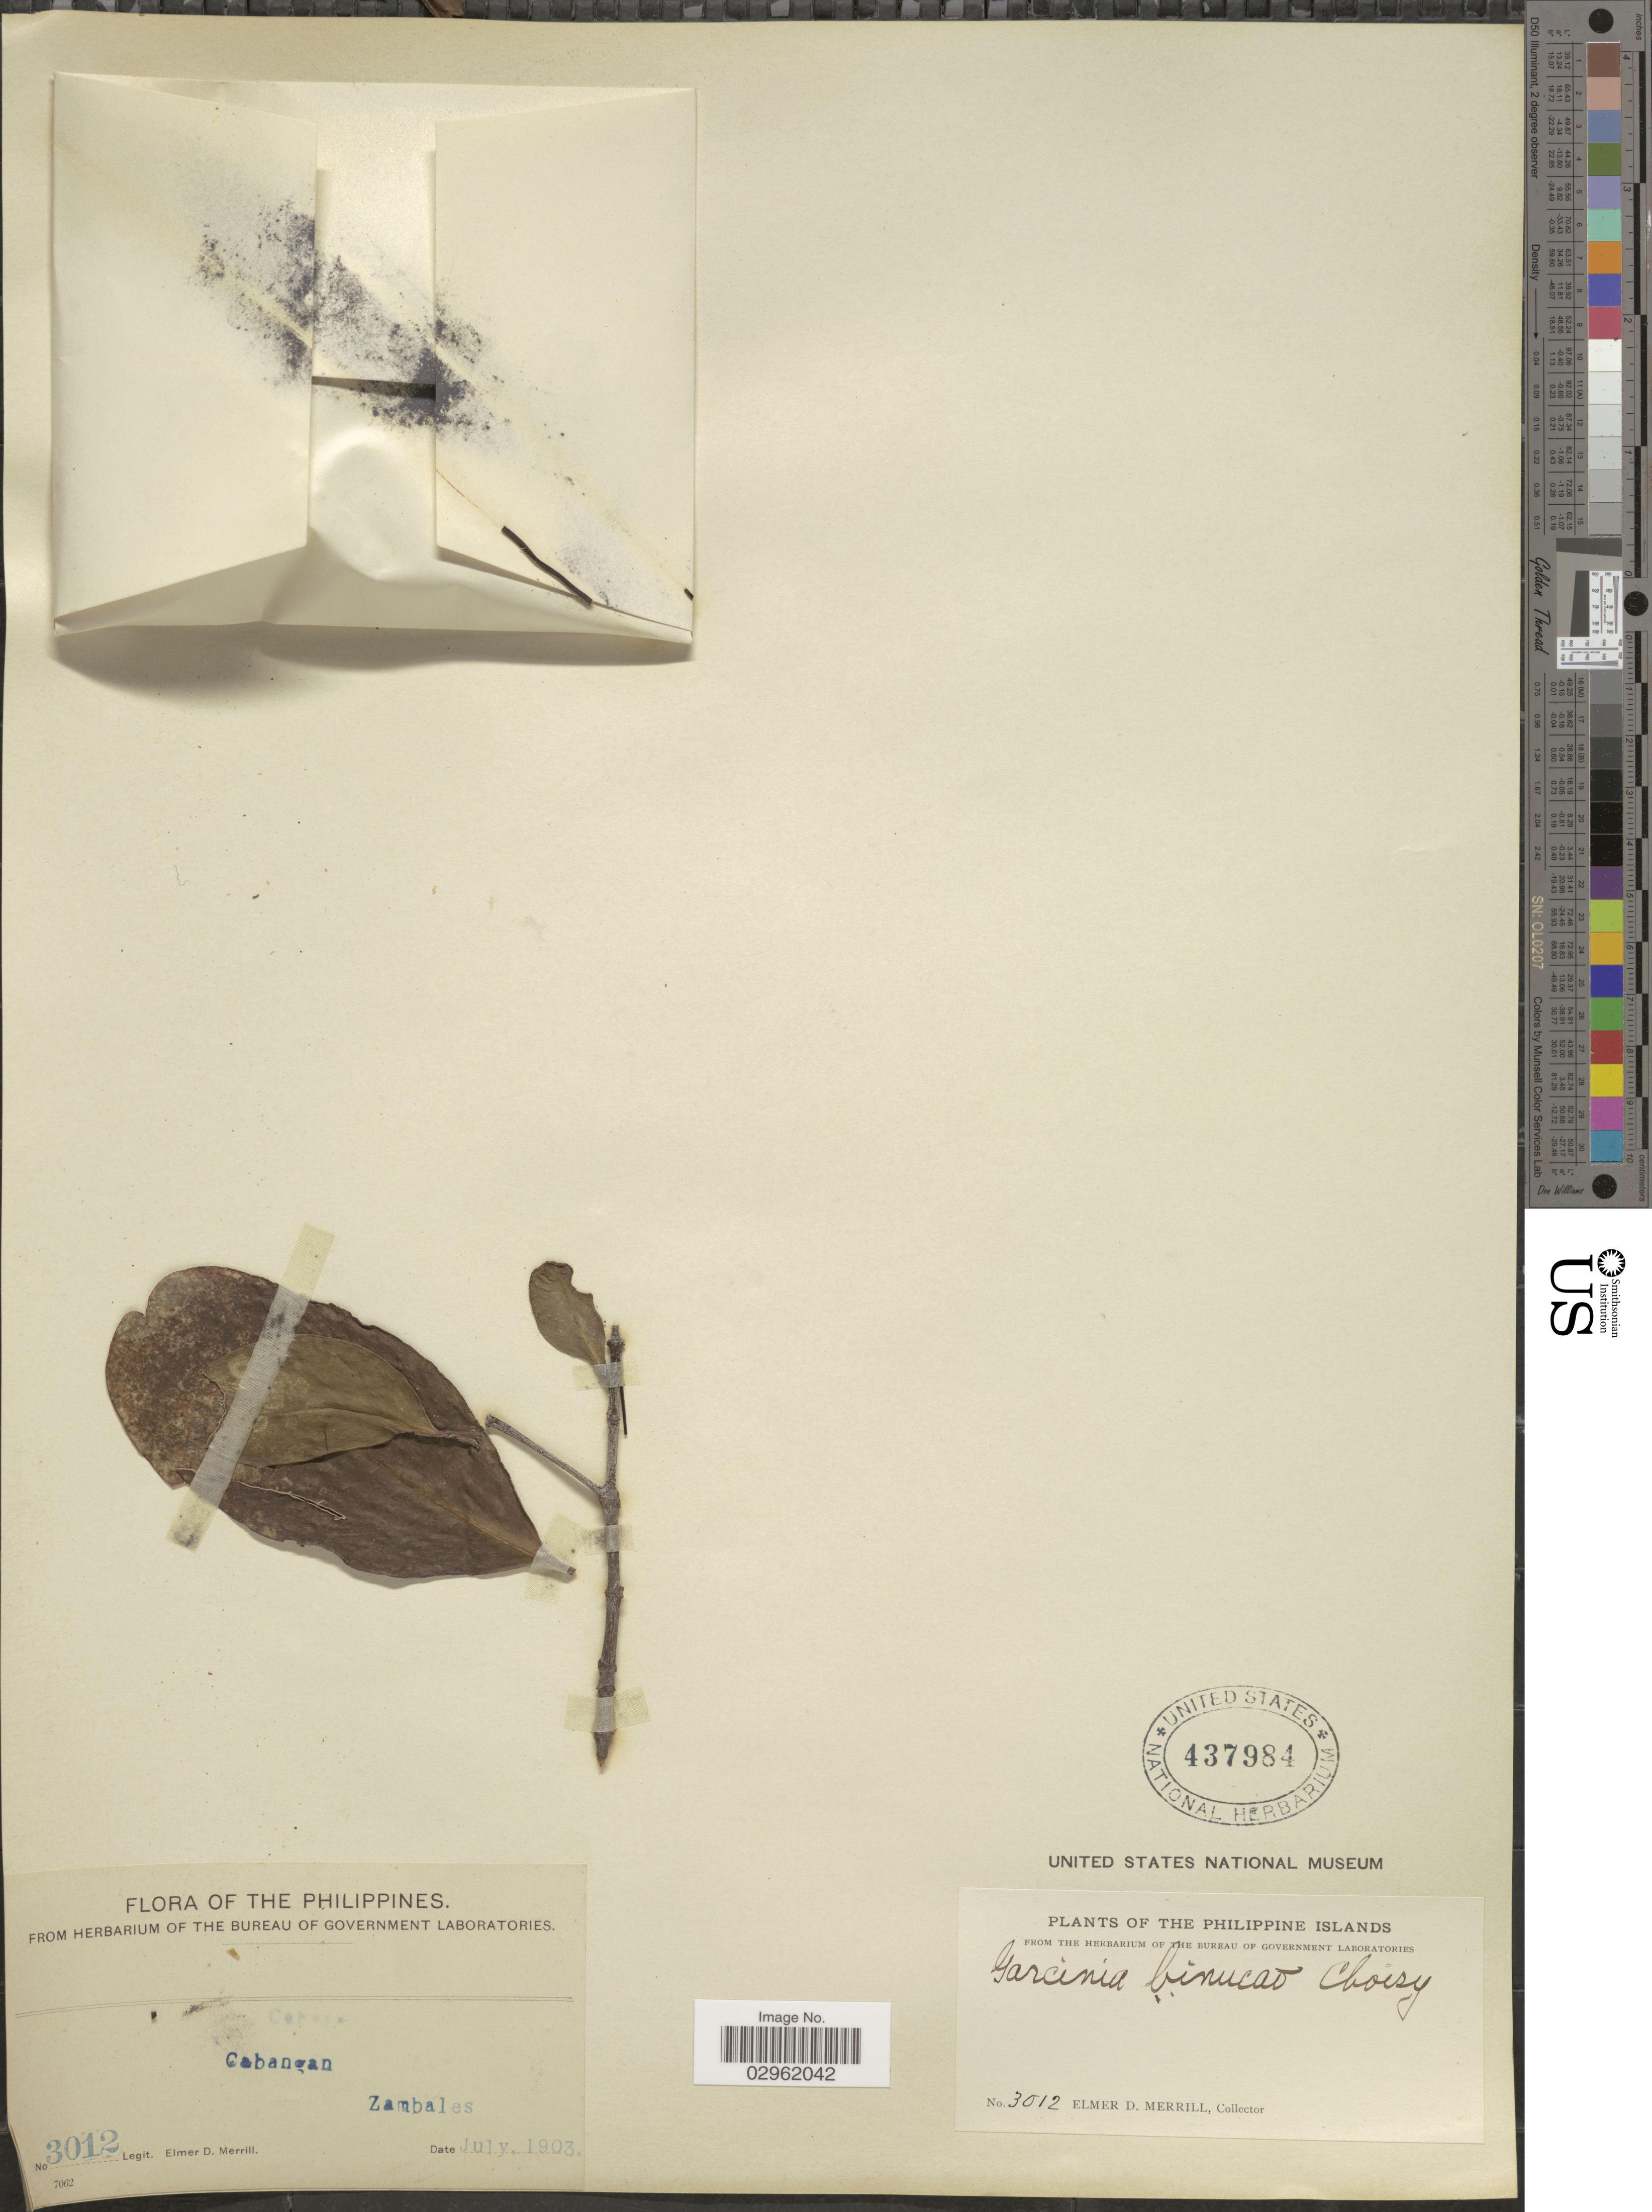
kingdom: Plantae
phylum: Tracheophyta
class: Magnoliopsida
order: Malpighiales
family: Clusiaceae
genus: Garcinia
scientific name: Garcinia binucao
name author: (Blanco) Choisy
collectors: E. D. Merrill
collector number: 3012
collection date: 1903-07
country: Philippines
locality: Philippine Islands. Cabangan. Zambales.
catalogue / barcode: US 437984